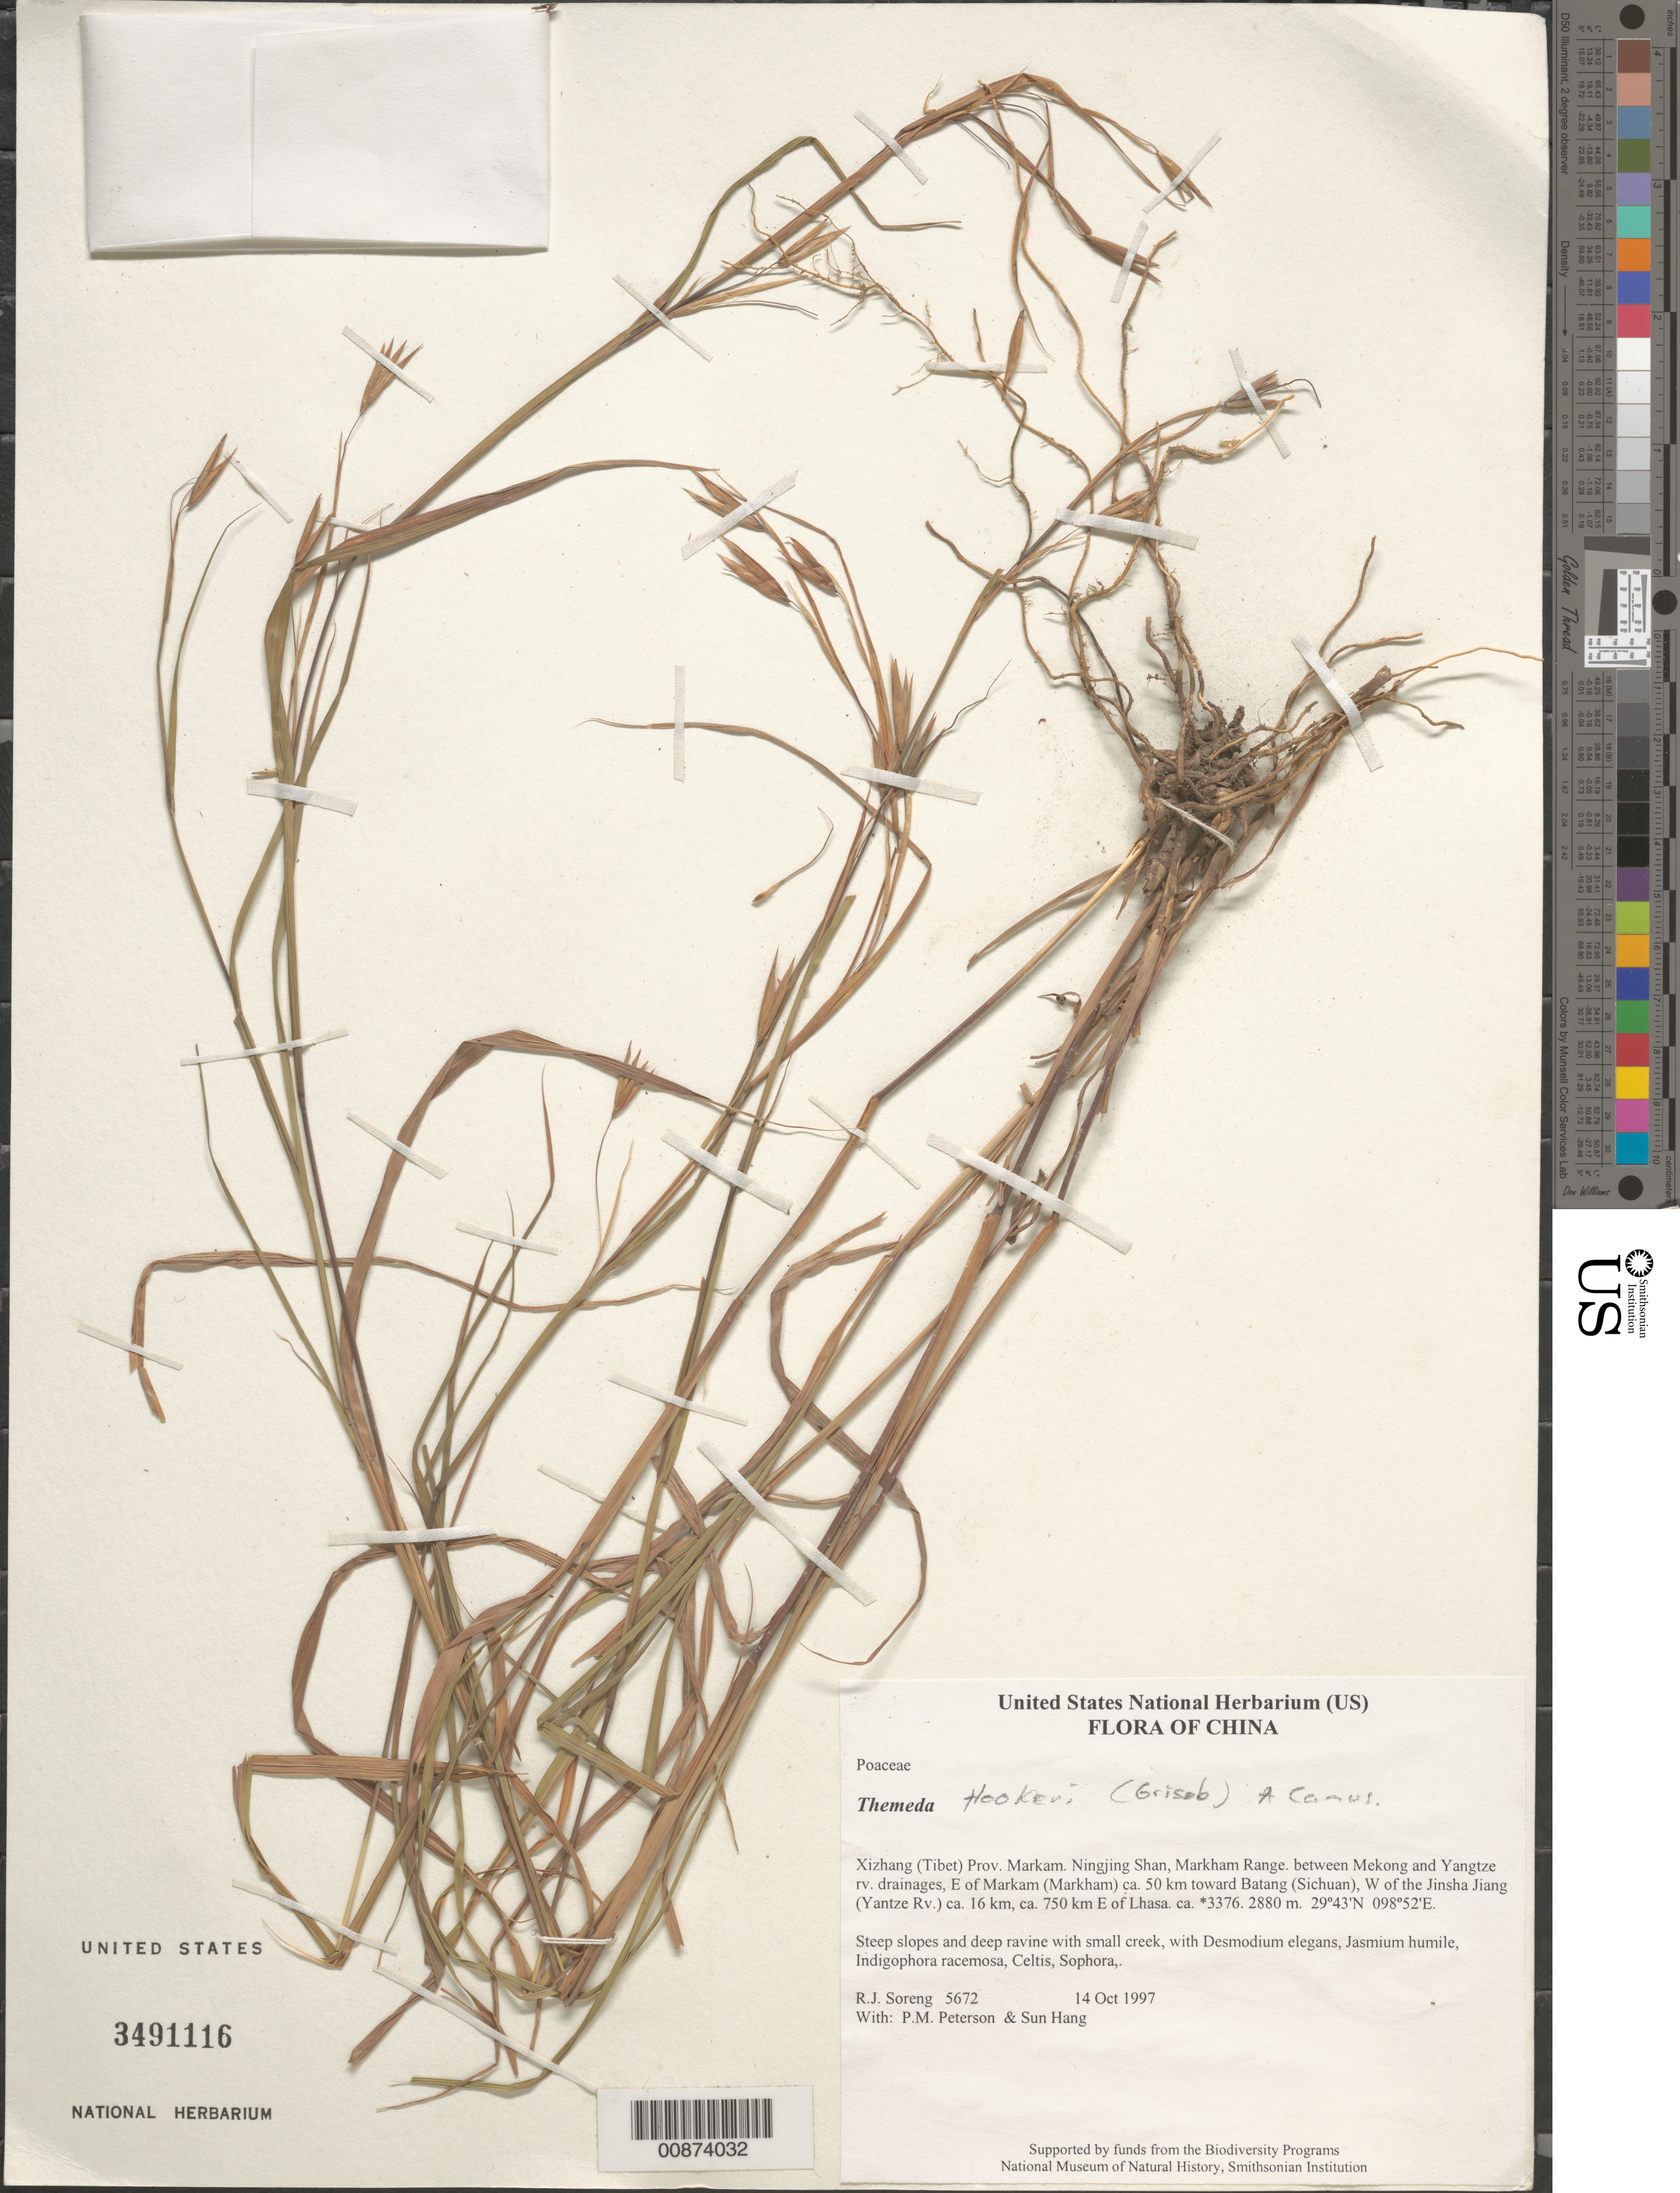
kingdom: Plantae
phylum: Tracheophyta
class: Liliopsida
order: Poales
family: Poaceae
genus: Themeda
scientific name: Themeda hookeri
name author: (Griseb.) A. Camus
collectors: R. J. Soreng, P. M. Peterson & Sun Hang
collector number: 5672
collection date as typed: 14 Oct 1997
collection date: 1997-10-14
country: China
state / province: Xizang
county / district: Markam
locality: Ningjing Shan, Markham Range. between Mekong and Yangtze rv. drainages, E of Markam (Markham) ca. 50 km toward Batang (Sichuan), W of the Jinsha Jiang (Yantze Rv.) ca. 16 km, ca. 750 km E of Lhasa. ca. *3376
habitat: Steep slopes and deep ravine with small creek, with Desmodium elegans, Jasmium humile, Indigophora racemosa, Celtis, Sophora,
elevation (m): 2880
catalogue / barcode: US 3491116